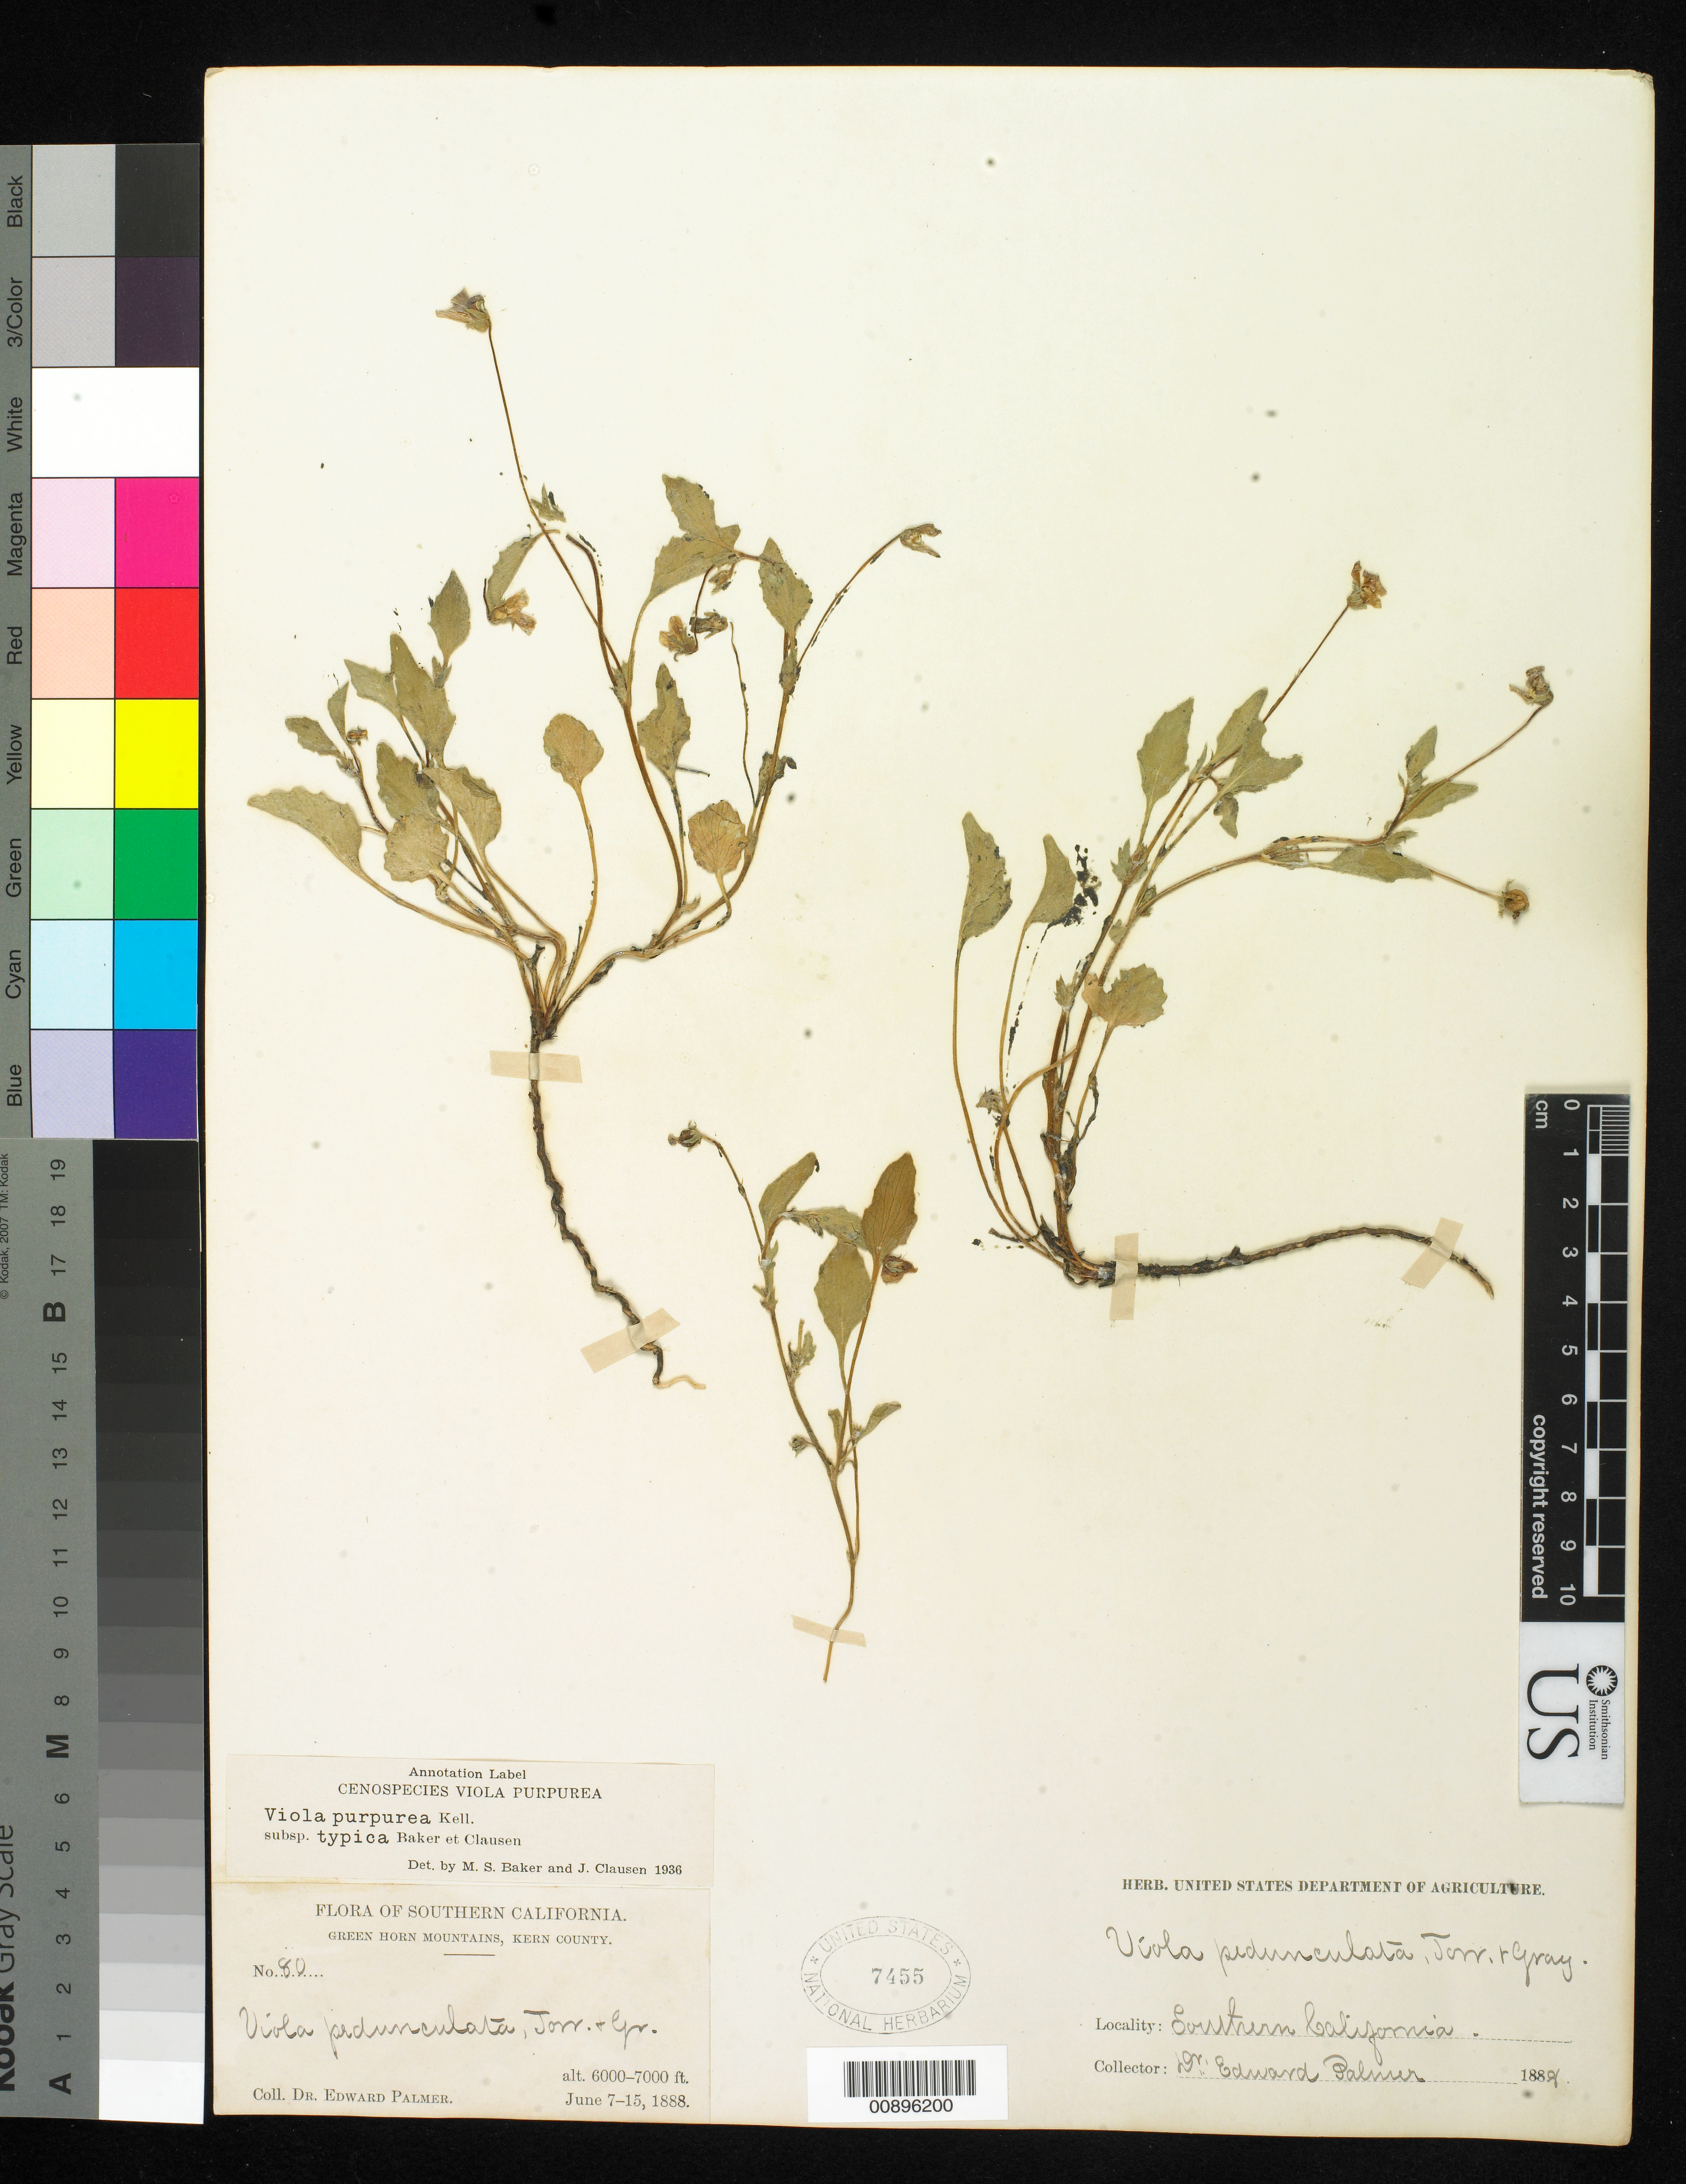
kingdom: Plantae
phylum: Tracheophyta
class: Magnoliopsida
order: Malpighiales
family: Violaceae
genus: Viola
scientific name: Viola purpurea subsp. purpurea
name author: Kellogg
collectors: E. Palmer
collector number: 80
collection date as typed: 07 Jun 1888 to 15 Jun 1888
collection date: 1888-06-07/1888-06-15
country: United States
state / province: California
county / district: Kern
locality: Green Horn Mountains, Kern County, California.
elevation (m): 1829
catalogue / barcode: US 7455